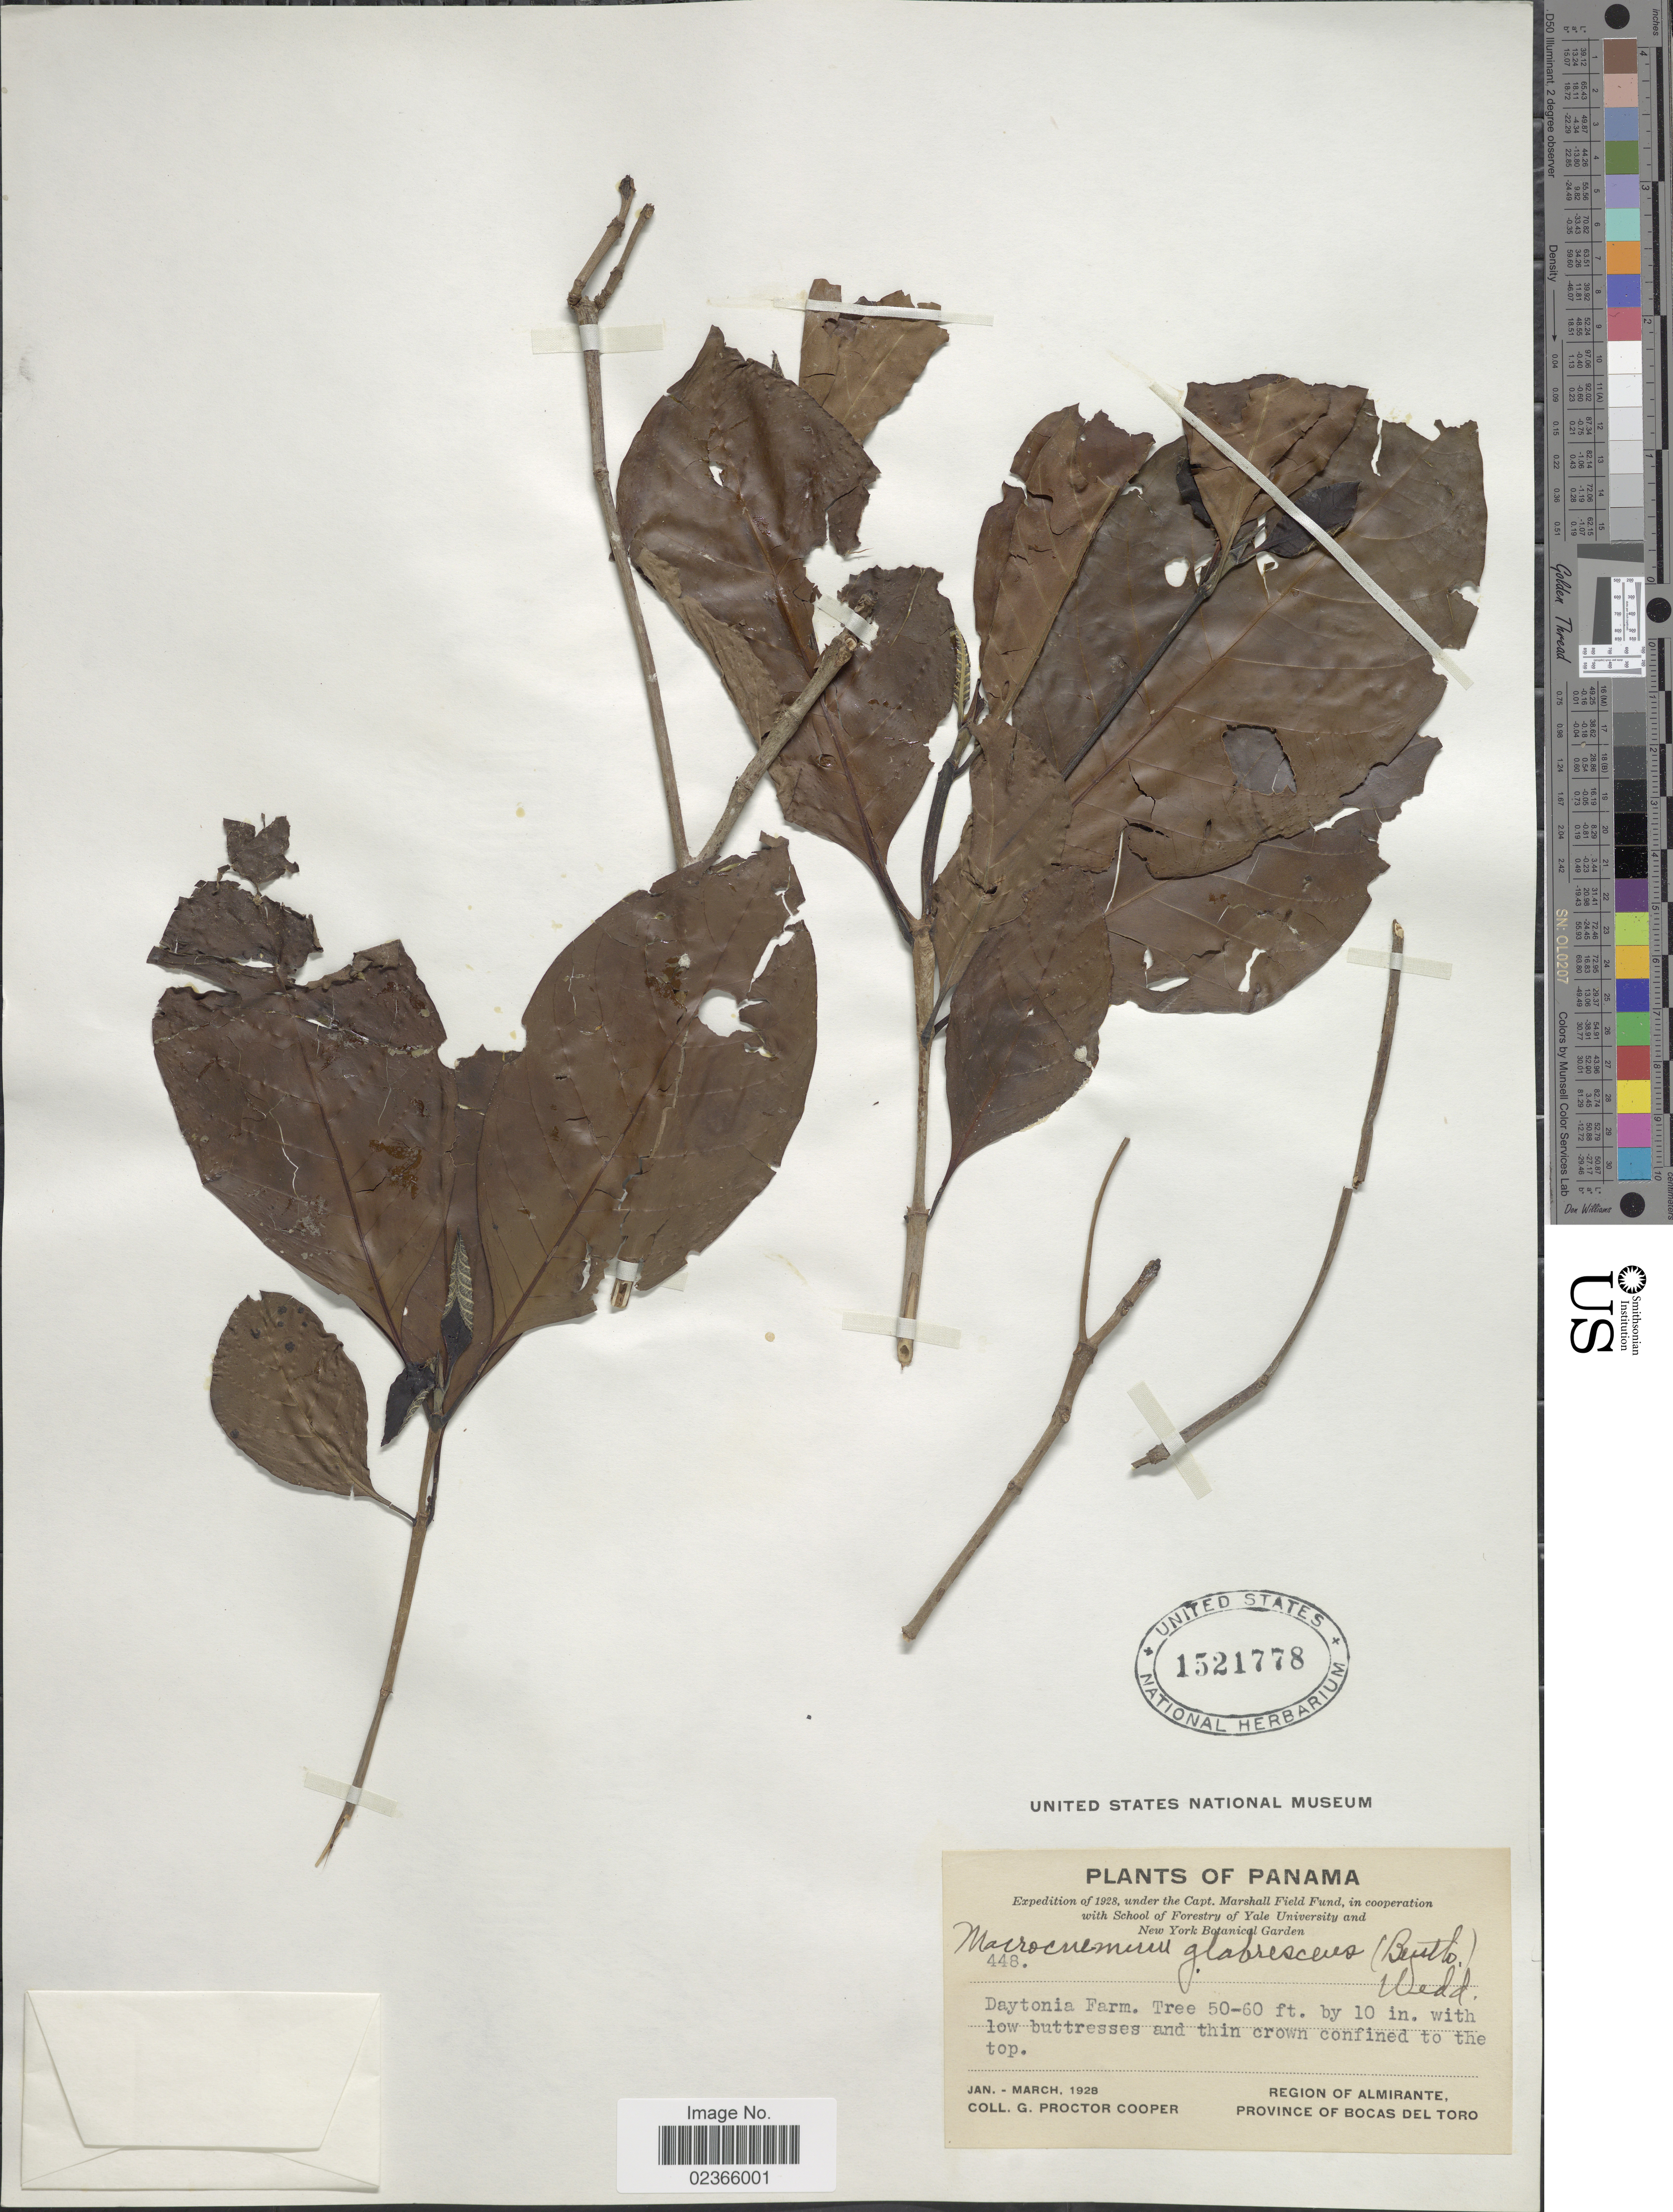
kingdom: Plantae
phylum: Tracheophyta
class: Magnoliopsida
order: Gentianales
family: Rubiaceae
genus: Macrocnemum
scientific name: Macrocnemum glabrescens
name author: (Benth.) Wedd.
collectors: G. Cooper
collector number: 448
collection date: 1928-01/1928-03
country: Panama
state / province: Bocas del Toro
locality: Region of Almirante, Province of Bocas del Toro.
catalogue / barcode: US 1521778